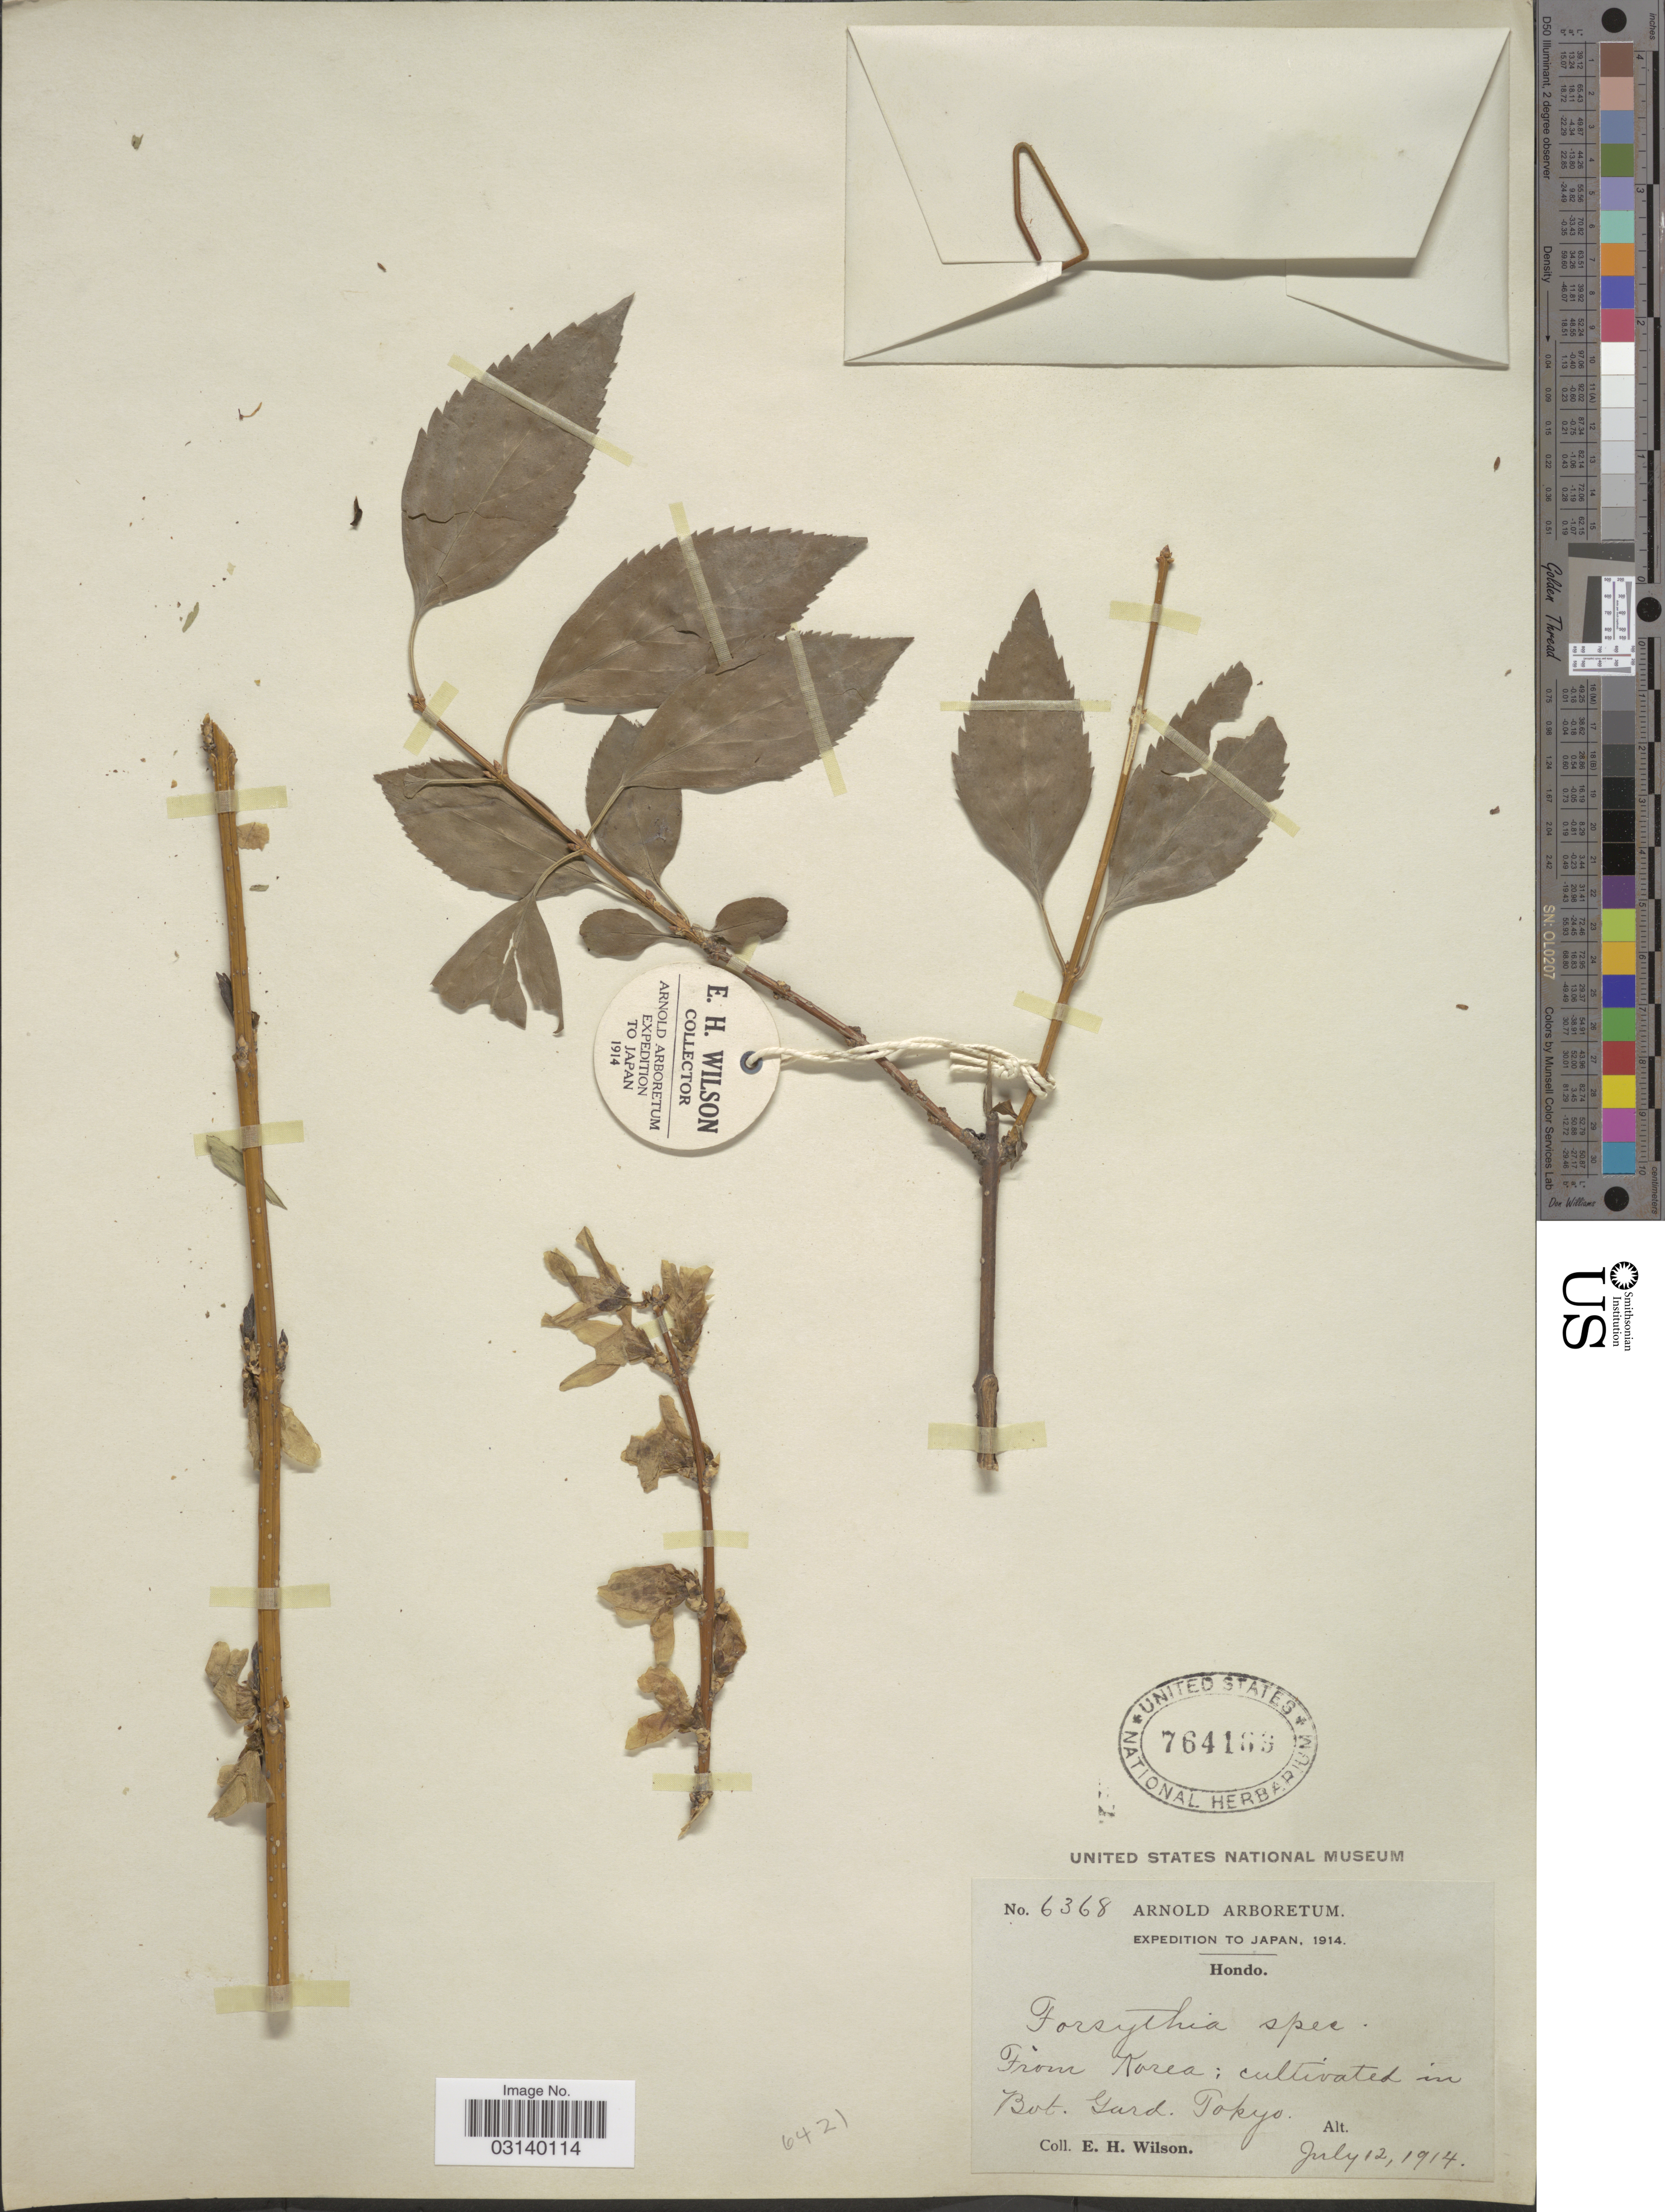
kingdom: Plantae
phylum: Tracheophyta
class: Magnoliopsida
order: Lamiales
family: Oleaceae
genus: Forsythia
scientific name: Forsythia viridissima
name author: Lindl.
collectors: E. Wilson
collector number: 6368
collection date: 1914-07-12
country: Japan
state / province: Tokyo, Federal City of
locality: Hondo. From Korea: cultivated in Bot. Gard. Tokyo.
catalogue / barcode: US 764163